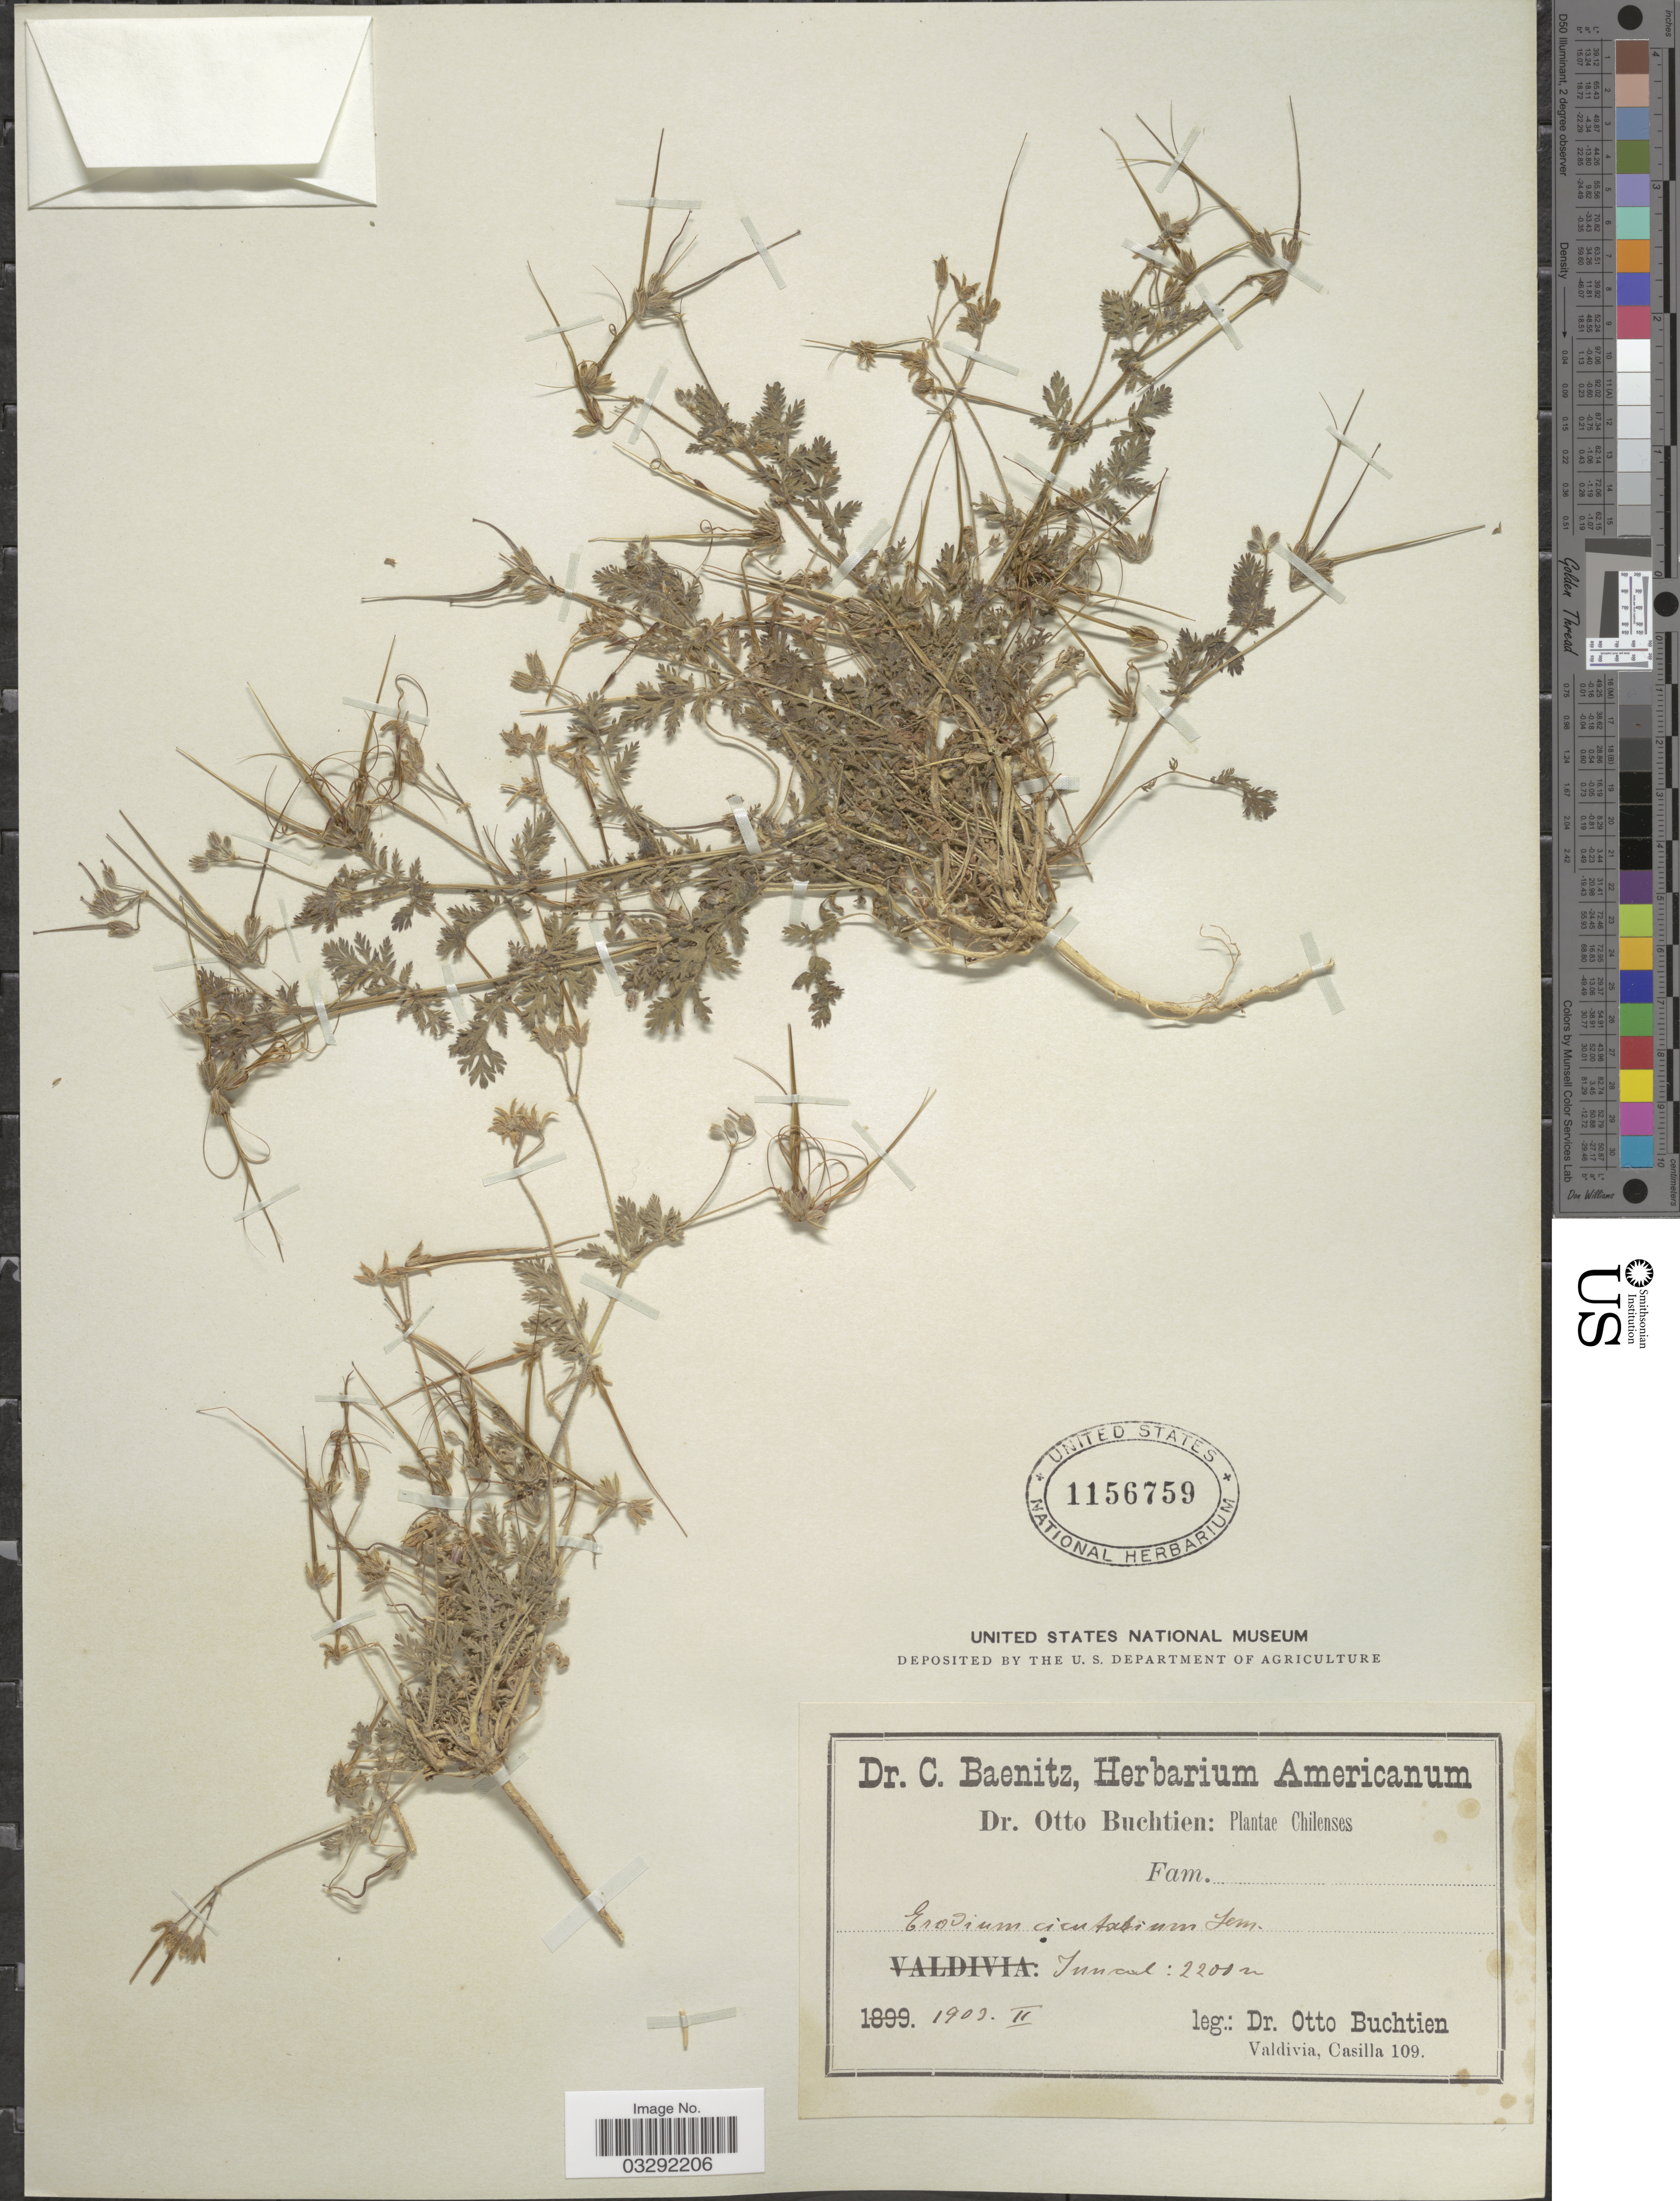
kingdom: Plantae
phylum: Tracheophyta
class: Magnoliopsida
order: Geraniales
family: Geraniaceae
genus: Erodium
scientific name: Erodium cicutarium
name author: (L.) L'Hér.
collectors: O. Buchtien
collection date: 1903-02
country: Chile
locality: Tuncal.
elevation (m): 2200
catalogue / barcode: US 1156759